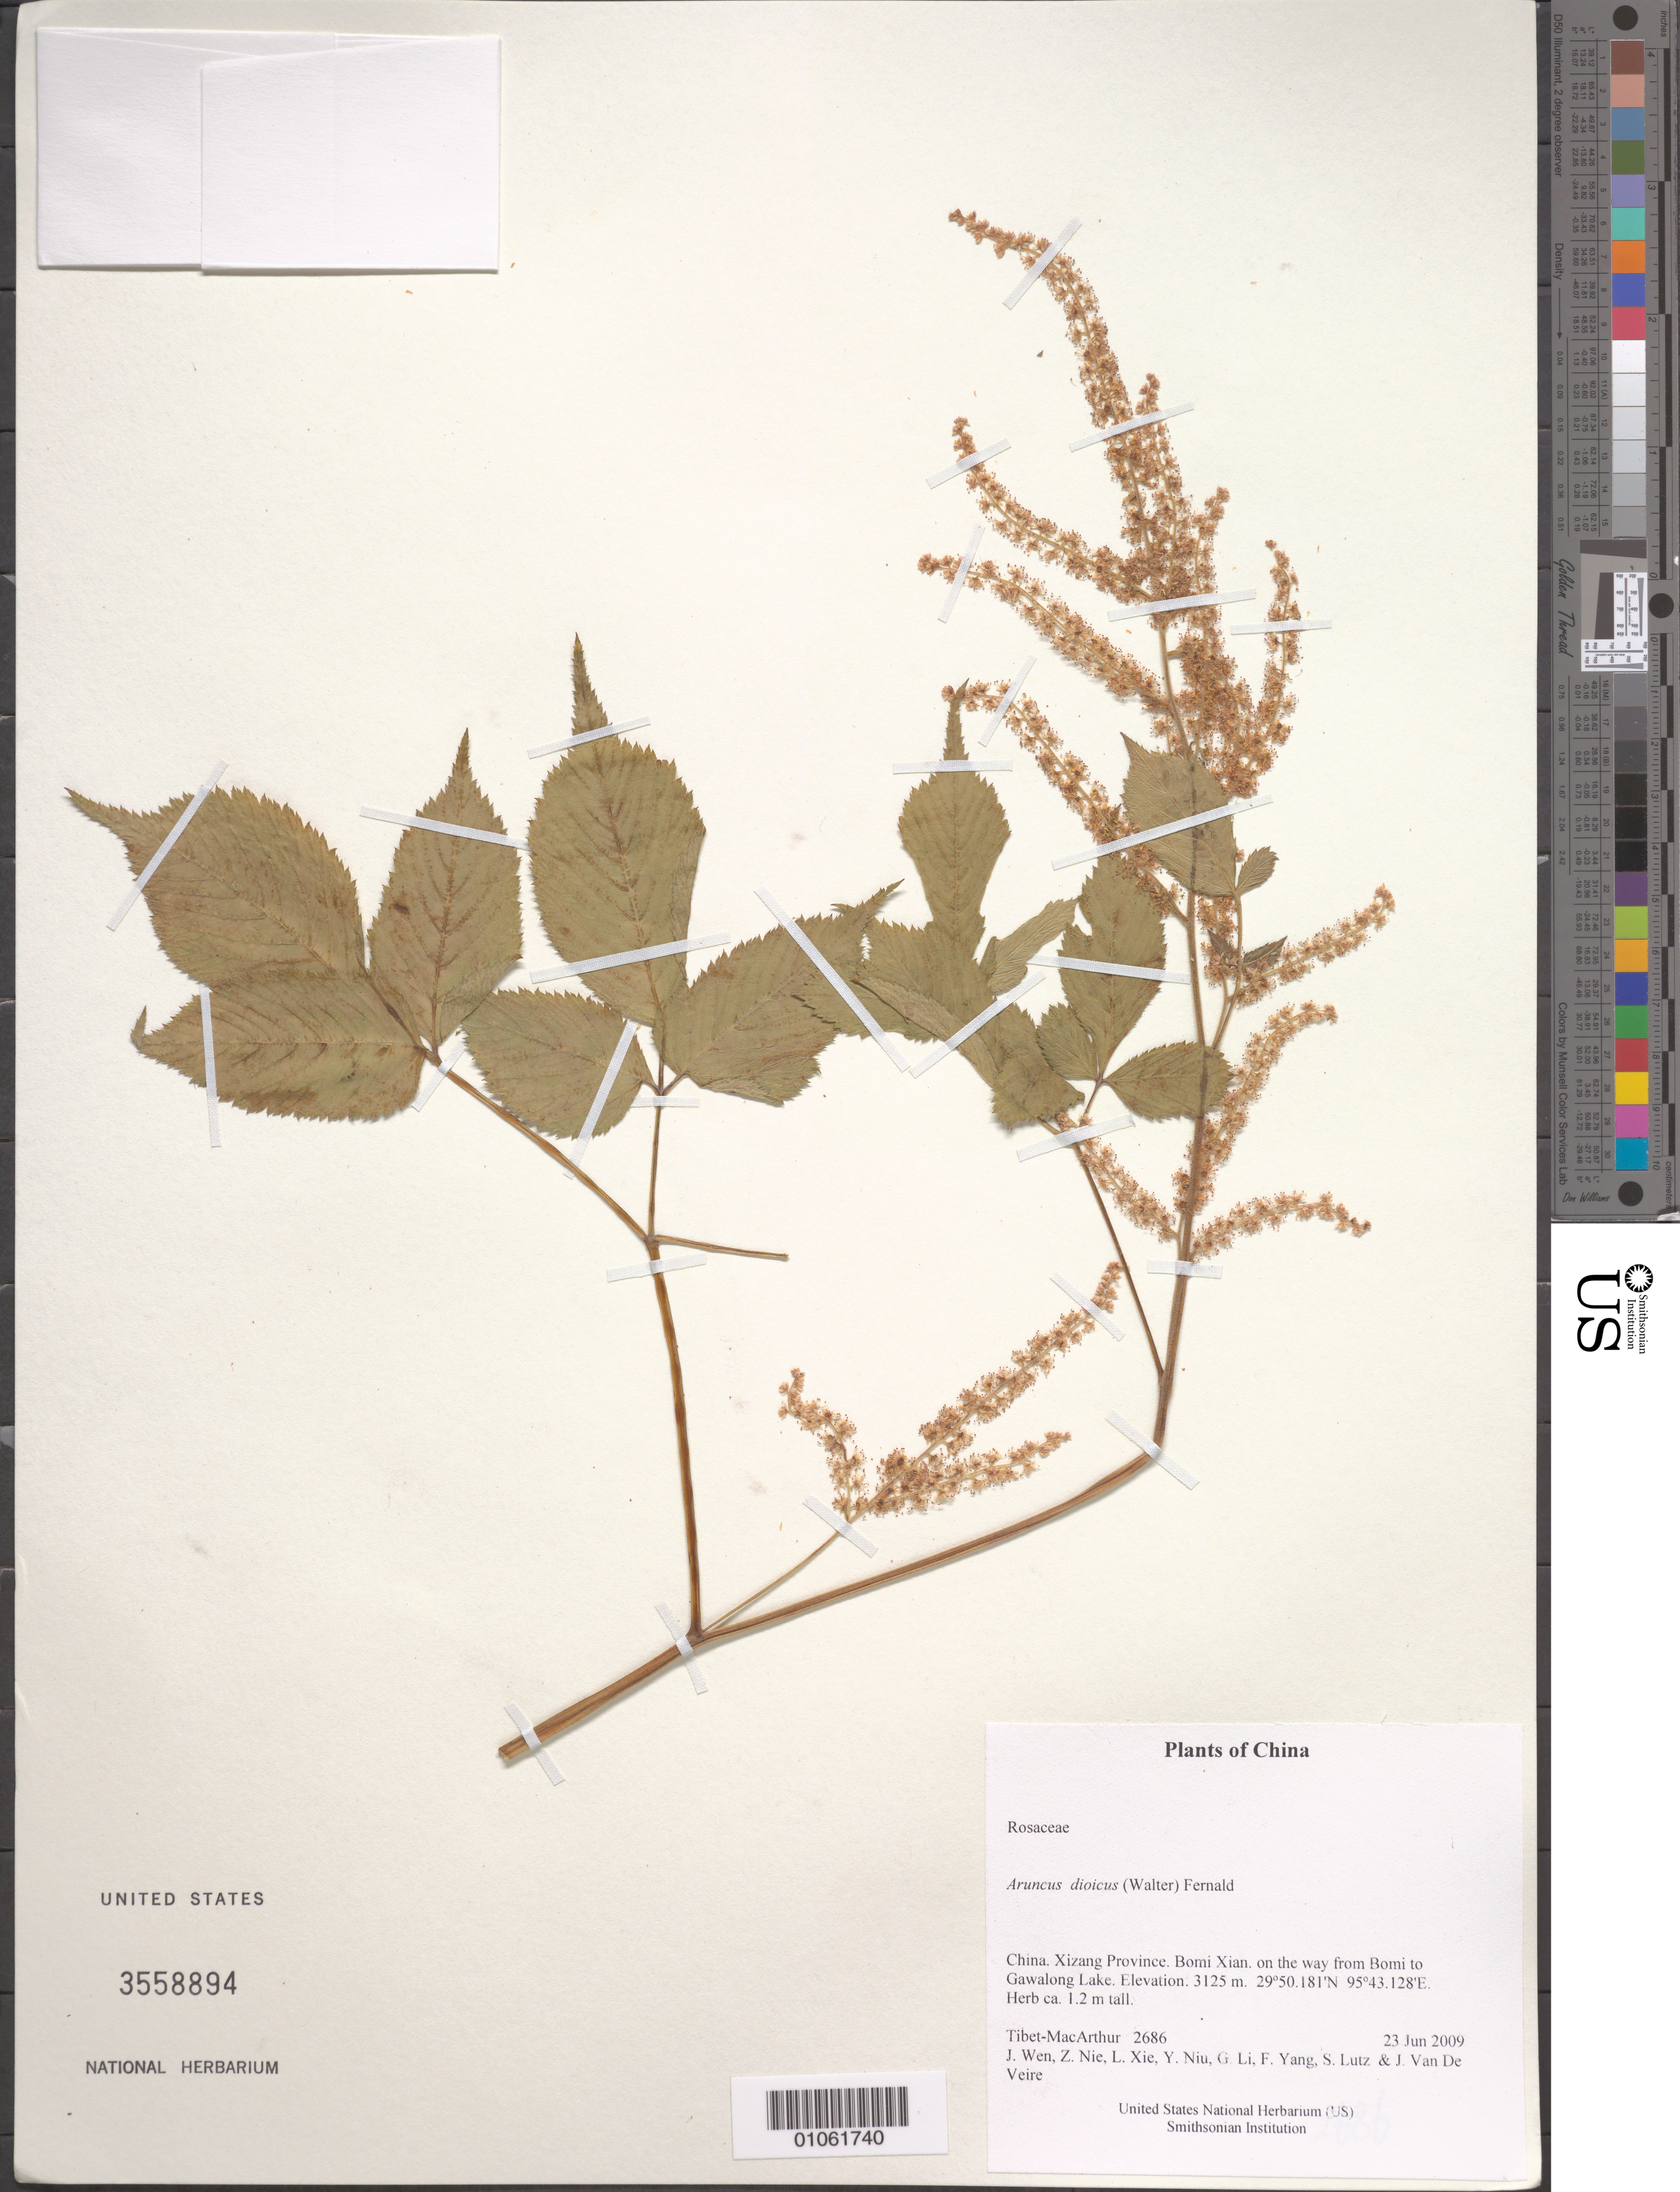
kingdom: Plantae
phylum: Tracheophyta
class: Magnoliopsida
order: Rosales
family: Rosaceae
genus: Aruncus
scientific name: Aruncus dioicus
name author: (Walter) Fernald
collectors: Tibet-MacArthur, J. Wen, Z. Nie, L. Xie, Y. Niu, G. Li, F. Yang, S. Lutz & J. Van De Veire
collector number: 2686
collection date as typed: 23 Jun 2009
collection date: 2009-06-23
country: China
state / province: Xizang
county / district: Bomi Xian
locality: on the way from Bomi to Gawalong Lake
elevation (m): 3125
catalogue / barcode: US 3558894